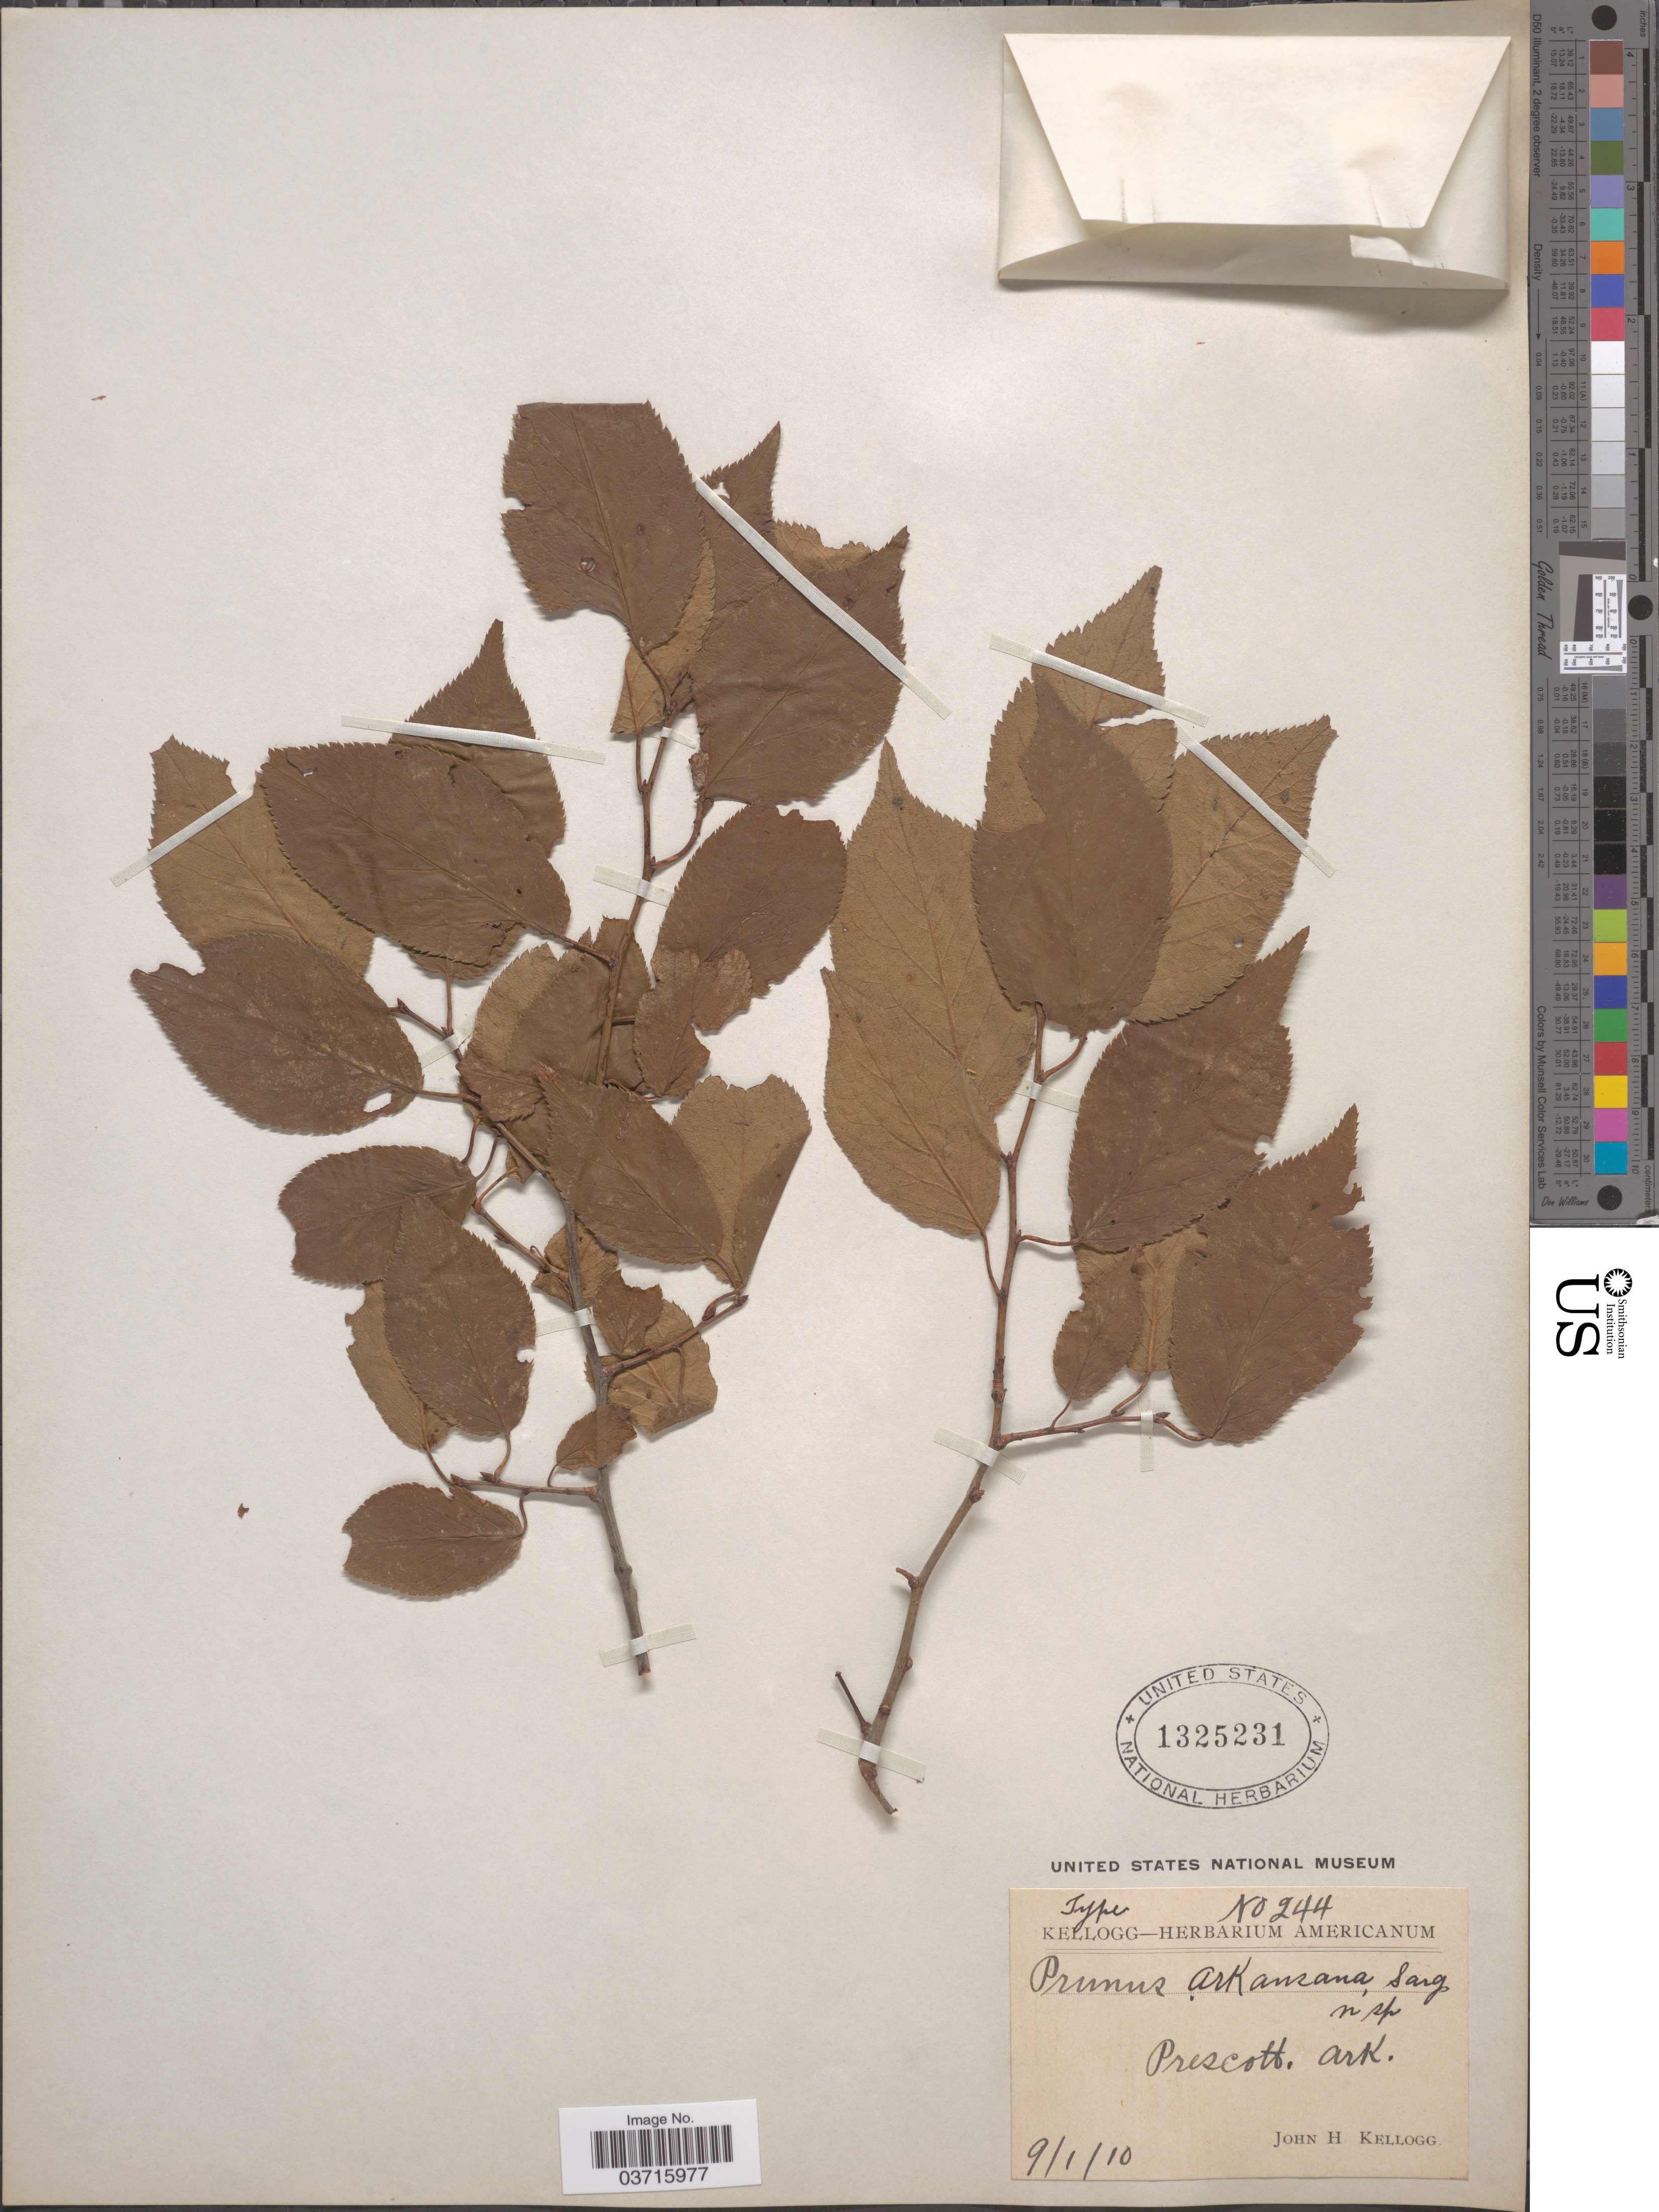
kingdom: Plantae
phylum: Tracheophyta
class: Magnoliopsida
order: Rosales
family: Rosaceae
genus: Prunus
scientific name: Prunus mexicana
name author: S. Watson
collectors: J. H. Kellogg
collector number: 244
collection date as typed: Transcribed d/m/y: 1/9/10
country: United States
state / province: Arkansas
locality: Prescott.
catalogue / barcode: US 1325231